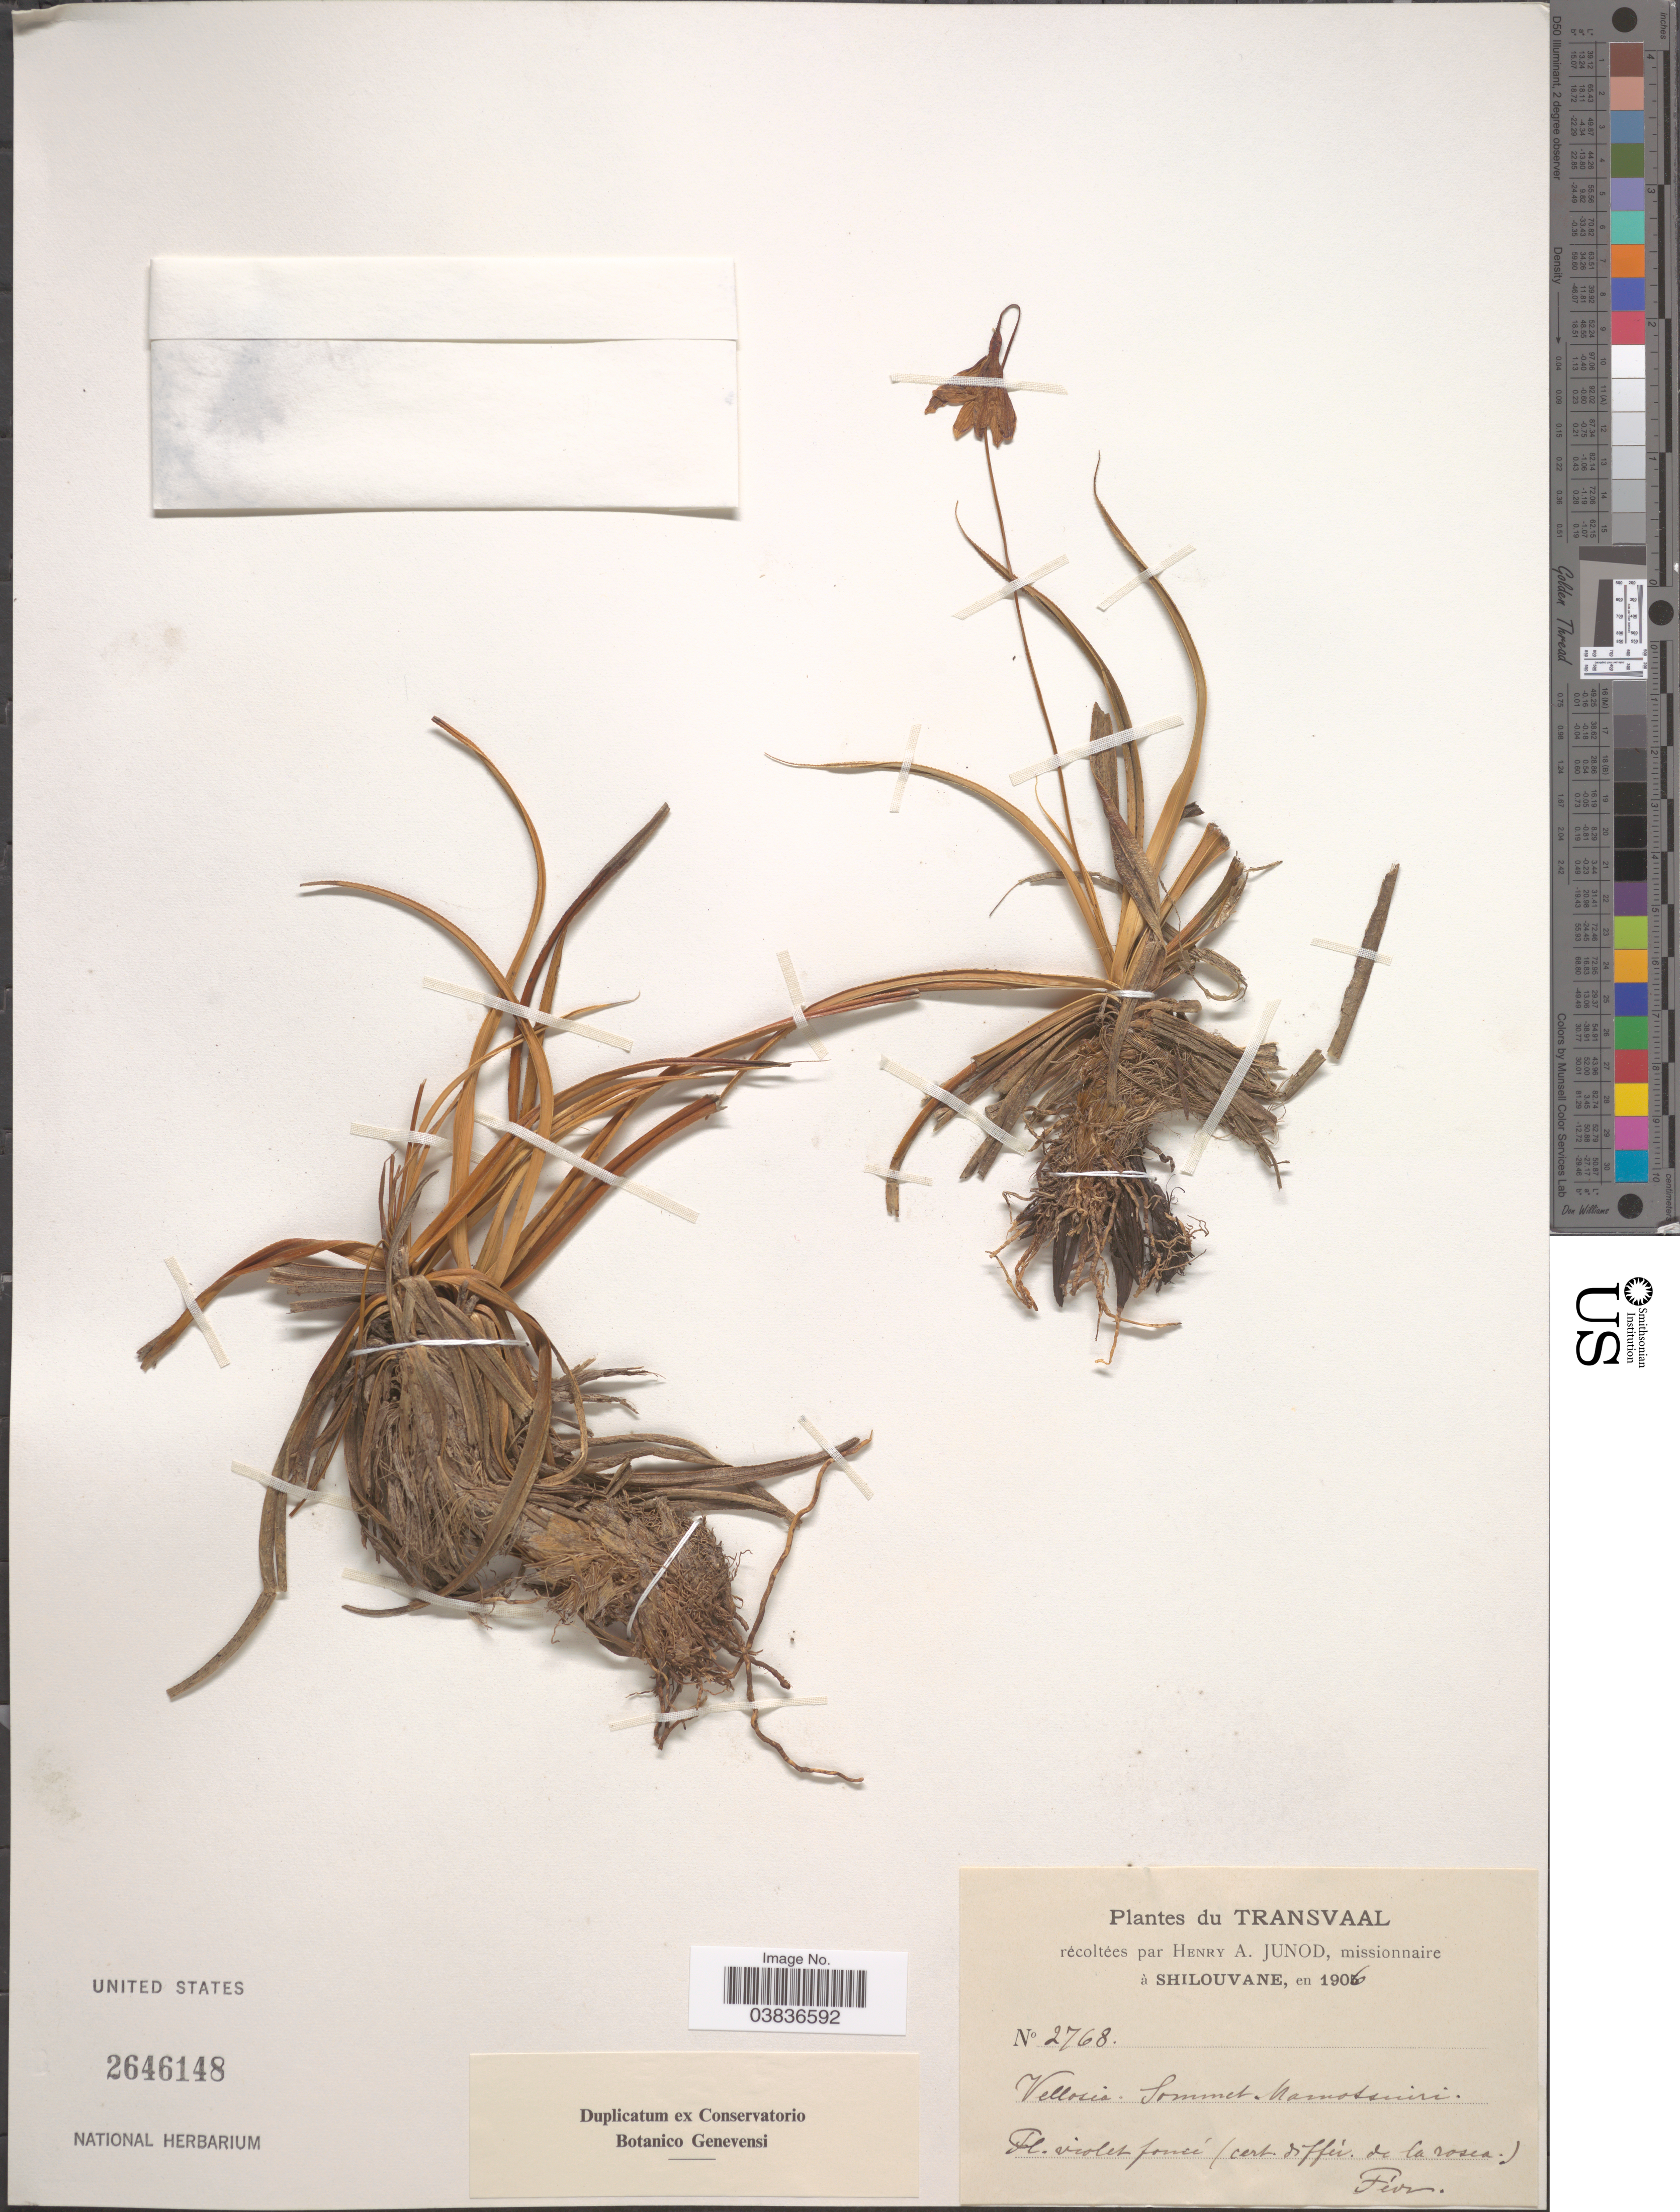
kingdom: Plantae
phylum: Tracheophyta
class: Liliopsida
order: Pandanales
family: Velloziaceae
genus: Xerophyta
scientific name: Xerophyta sp.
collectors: H. Junod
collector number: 2768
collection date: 1906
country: South Africa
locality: Transvaal. Vellosia, Sommet Mamotsuiri.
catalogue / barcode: US 2646148